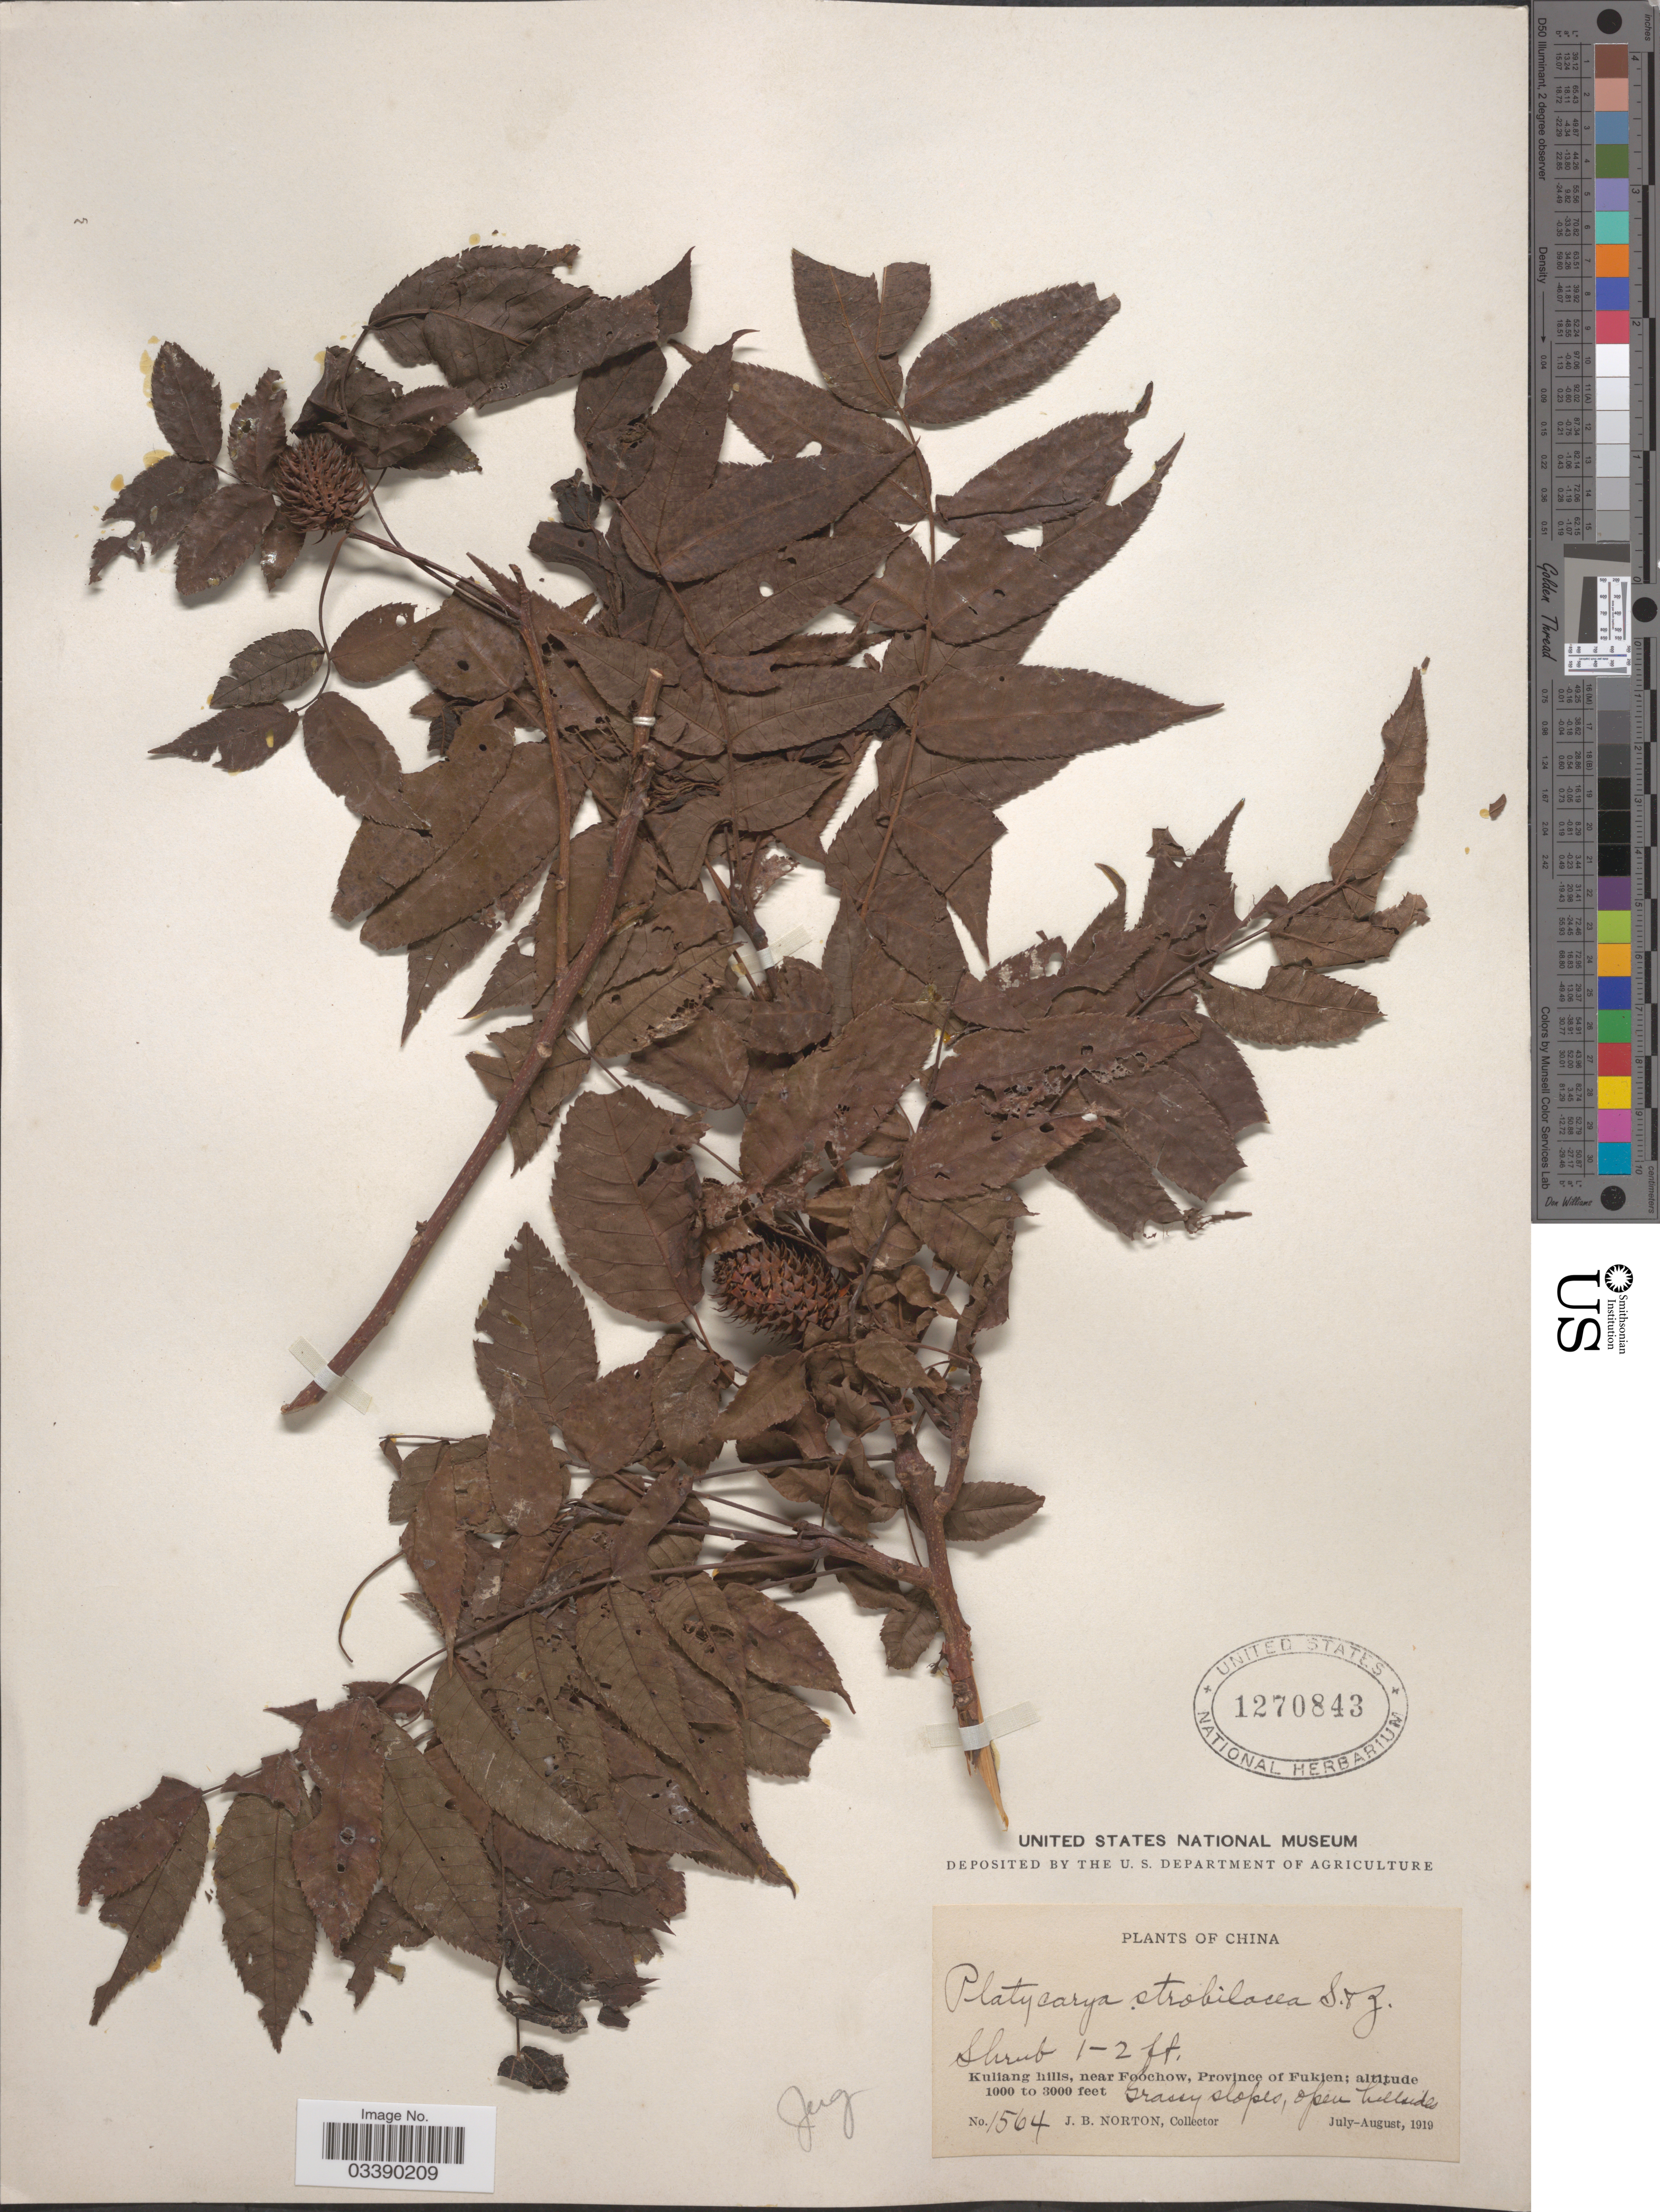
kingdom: Plantae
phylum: Tracheophyta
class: Magnoliopsida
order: Fagales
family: Juglandaceae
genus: Platycarya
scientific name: Platycarya strobilacea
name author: Siebold & Zucc.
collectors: J. B. Norton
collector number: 1564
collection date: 1919-07/1919-08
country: China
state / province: Fujian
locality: Kuliang hills, near Foochow, Province of Fukien.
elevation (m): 305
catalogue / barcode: US 1270843